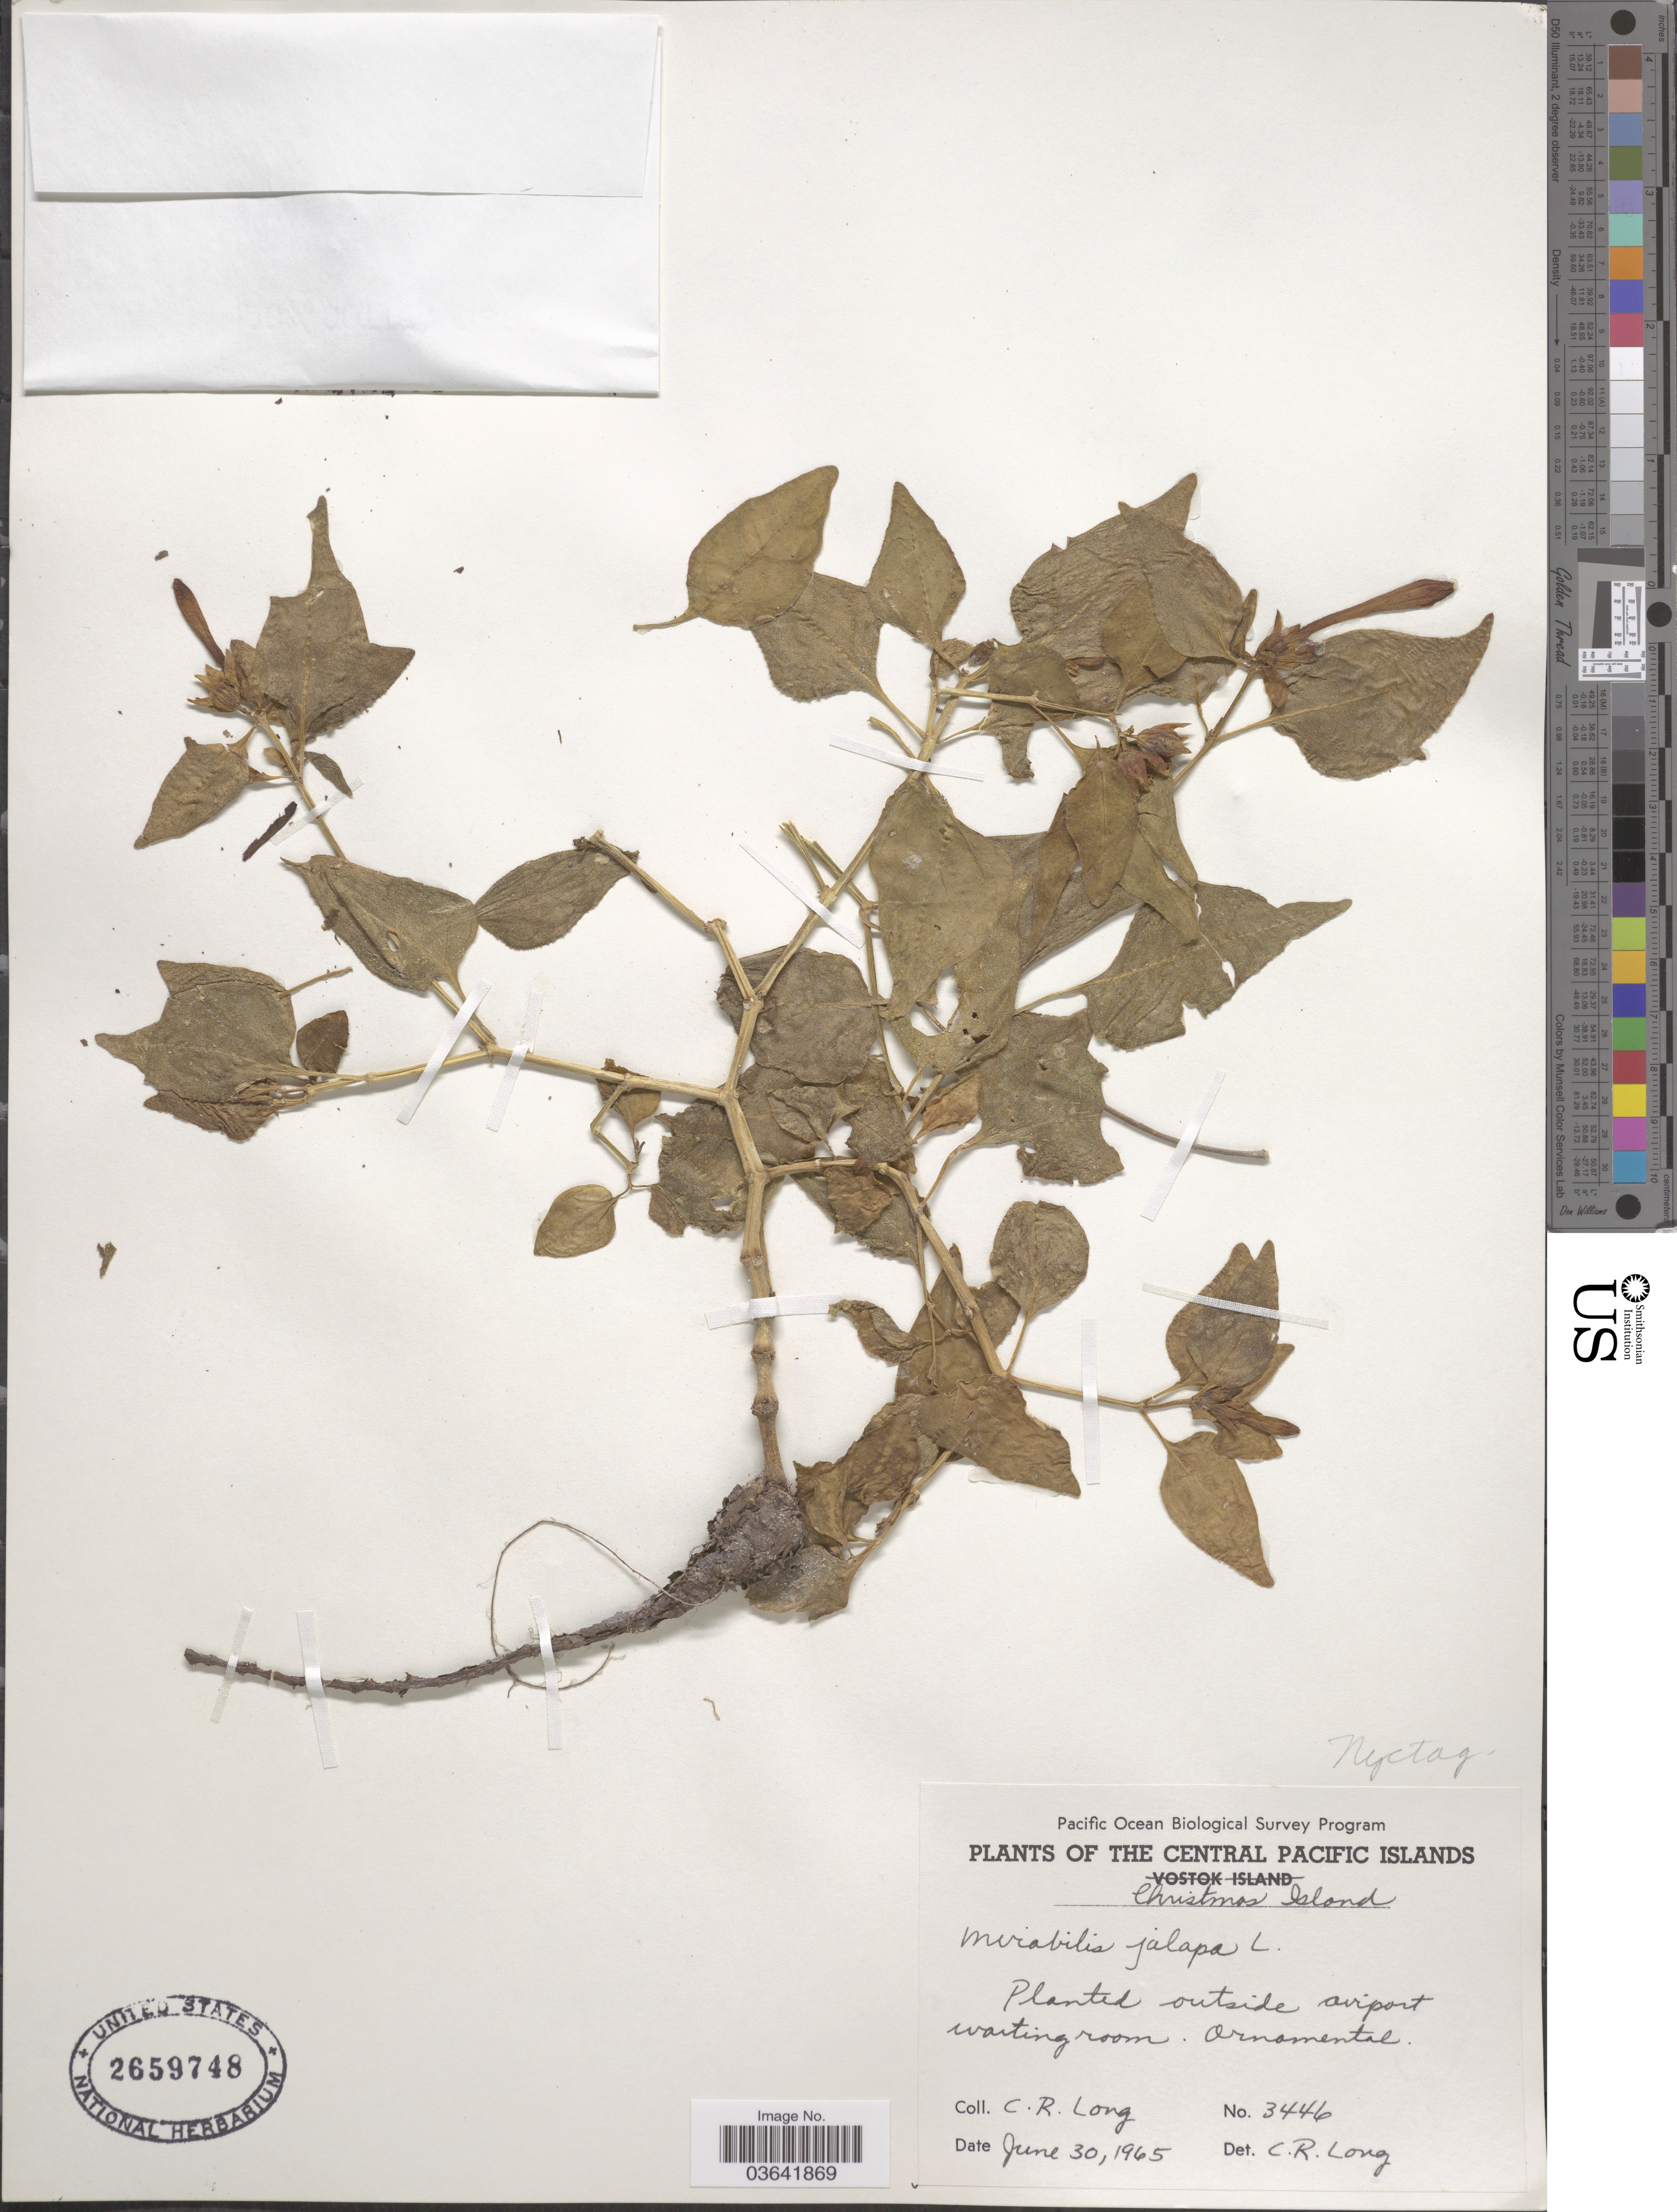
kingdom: Plantae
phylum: Tracheophyta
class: Magnoliopsida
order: Caryophyllales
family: Nyctaginaceae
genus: Mirabilis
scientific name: Mirabilis jalapa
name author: L.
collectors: C. R. Long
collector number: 3446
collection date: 1965-06-30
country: Kiribati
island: Kiritimati [Christmas] Atoll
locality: The Central Pacific Islands. Christmas Island. Outside airport waiting room.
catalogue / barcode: US 2659748